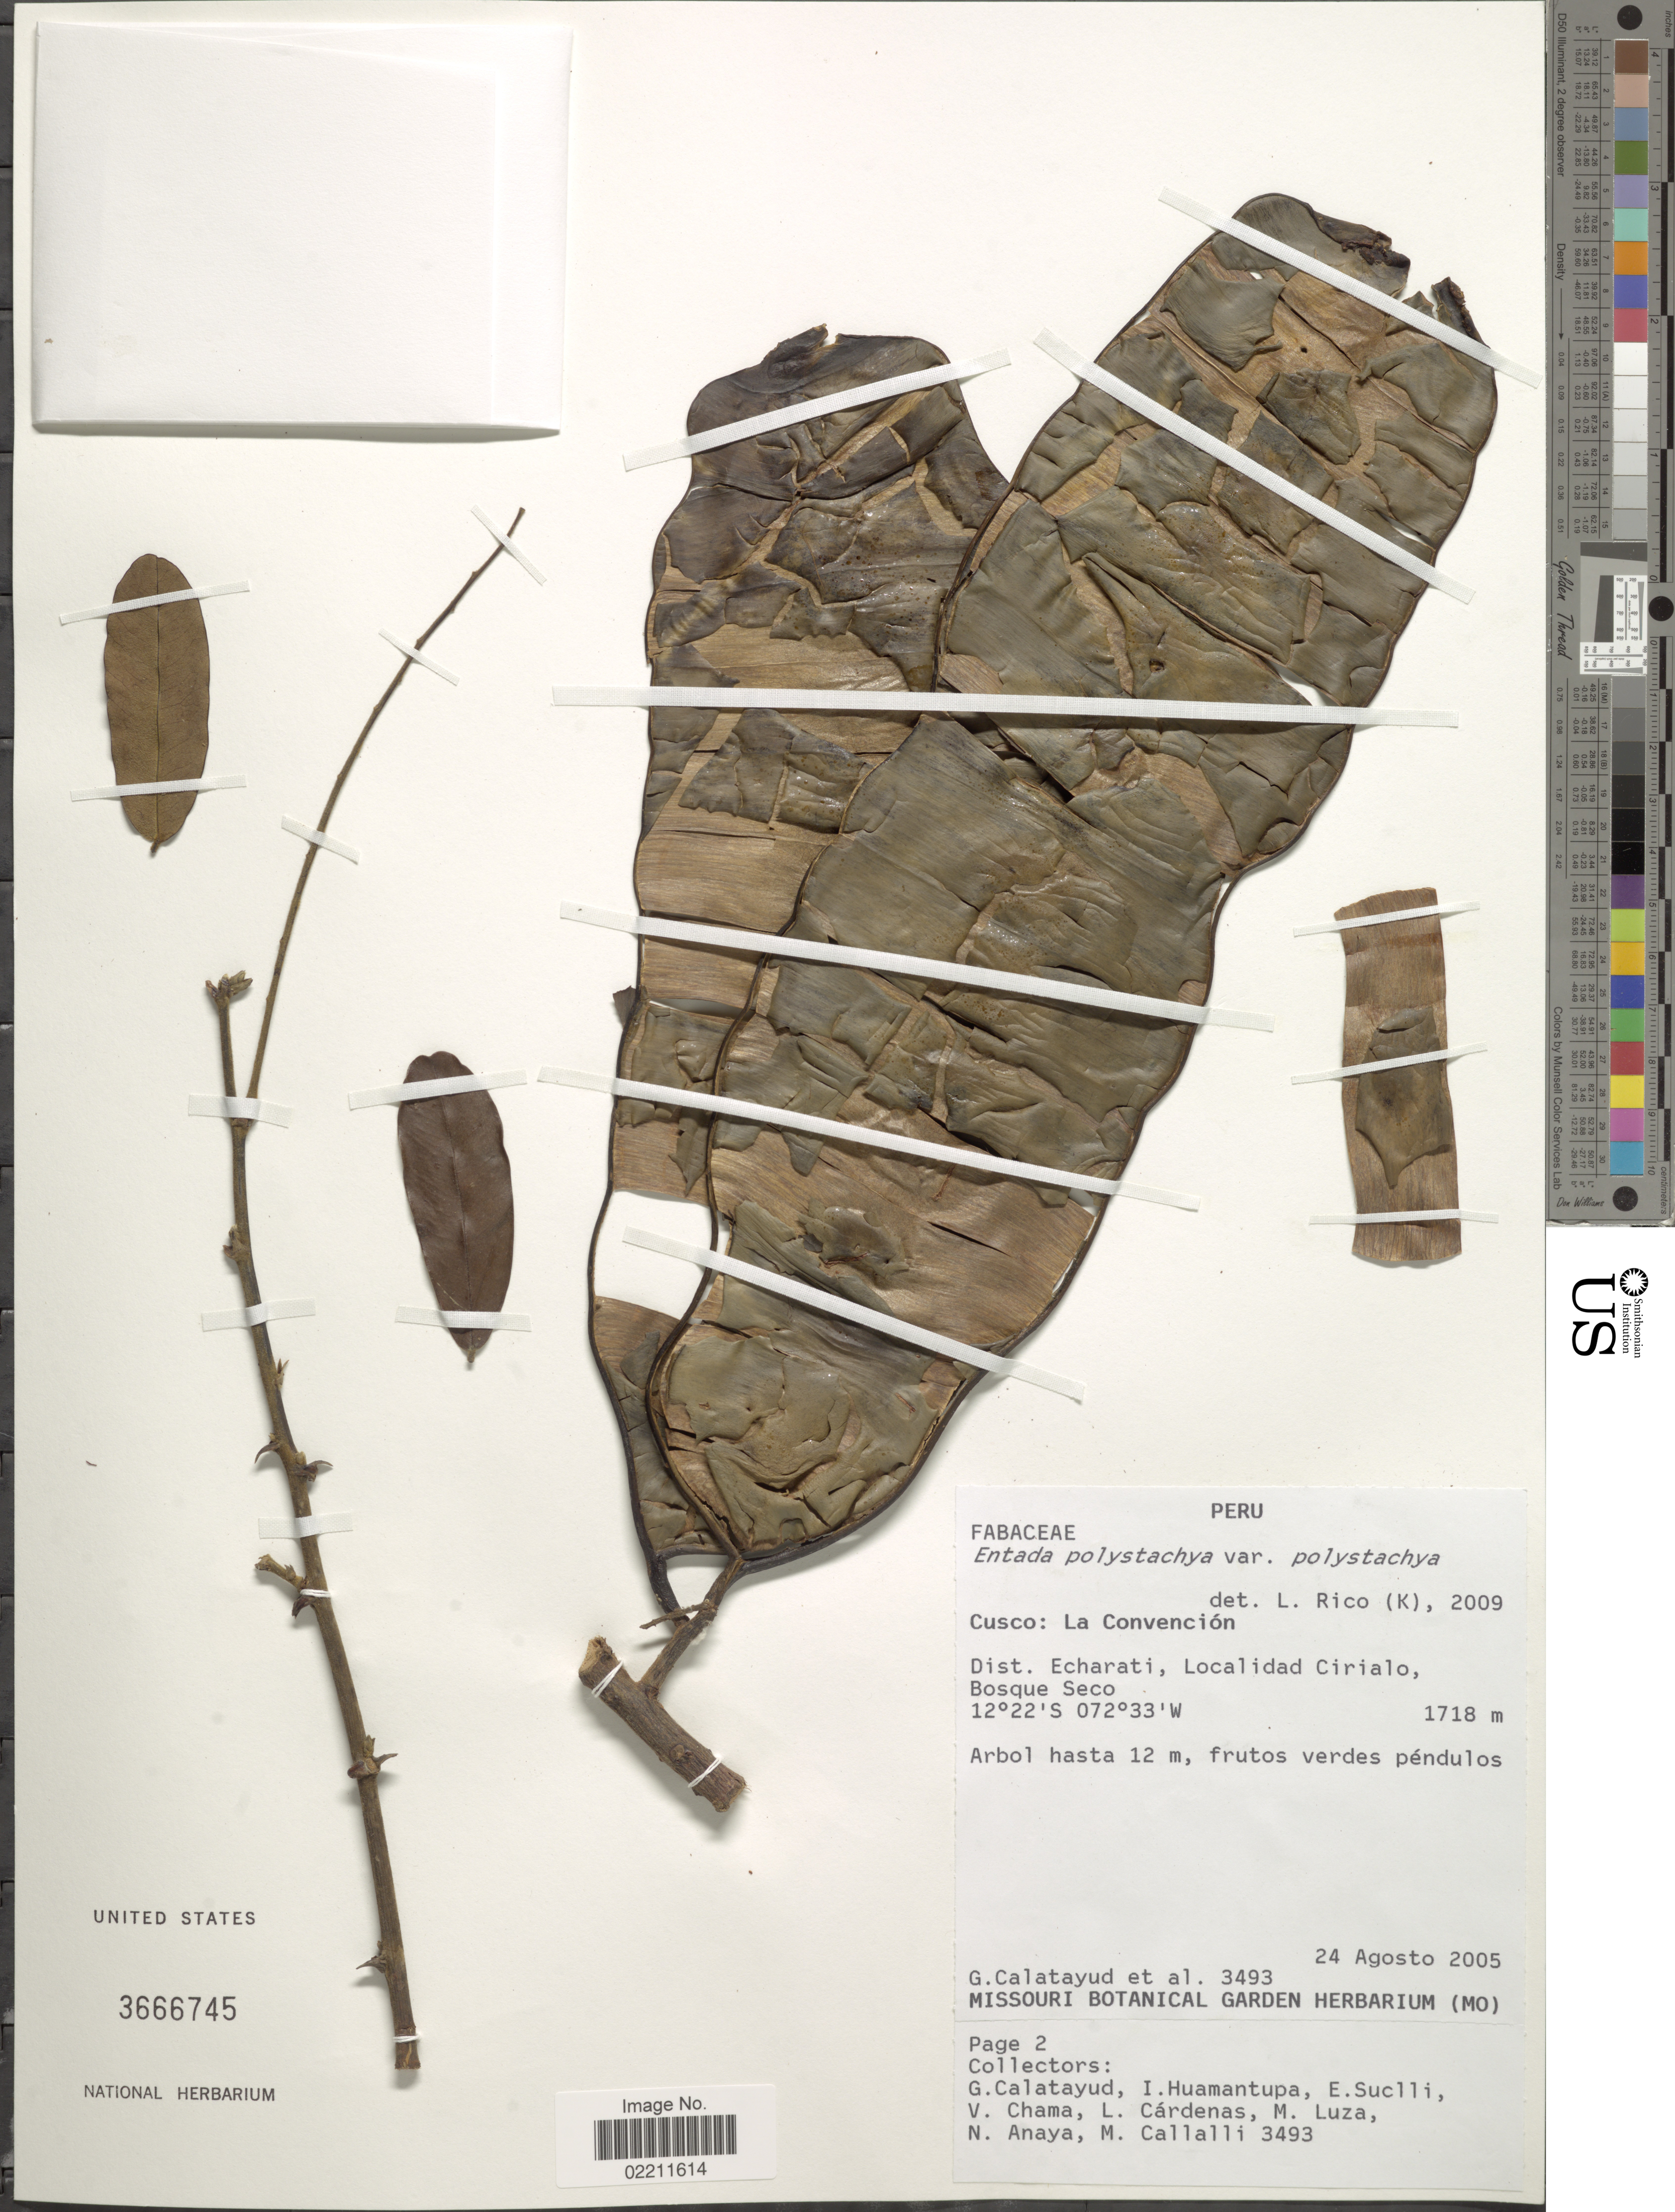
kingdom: Plantae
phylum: Tracheophyta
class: Magnoliopsida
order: Fabales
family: Fabaceae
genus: Entada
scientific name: Entada polystachya var. polystachya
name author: (L.) DC.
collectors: G. Calatayud, I. Huamantupa, E. Suclli, V. Chama & et al.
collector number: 3493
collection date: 2005-08-24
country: Peru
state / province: Cusco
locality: Cusco: La Concencion, Dist. Echarati, Localidad Cirialo Bosque Seco.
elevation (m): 1718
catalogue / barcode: US 3666745